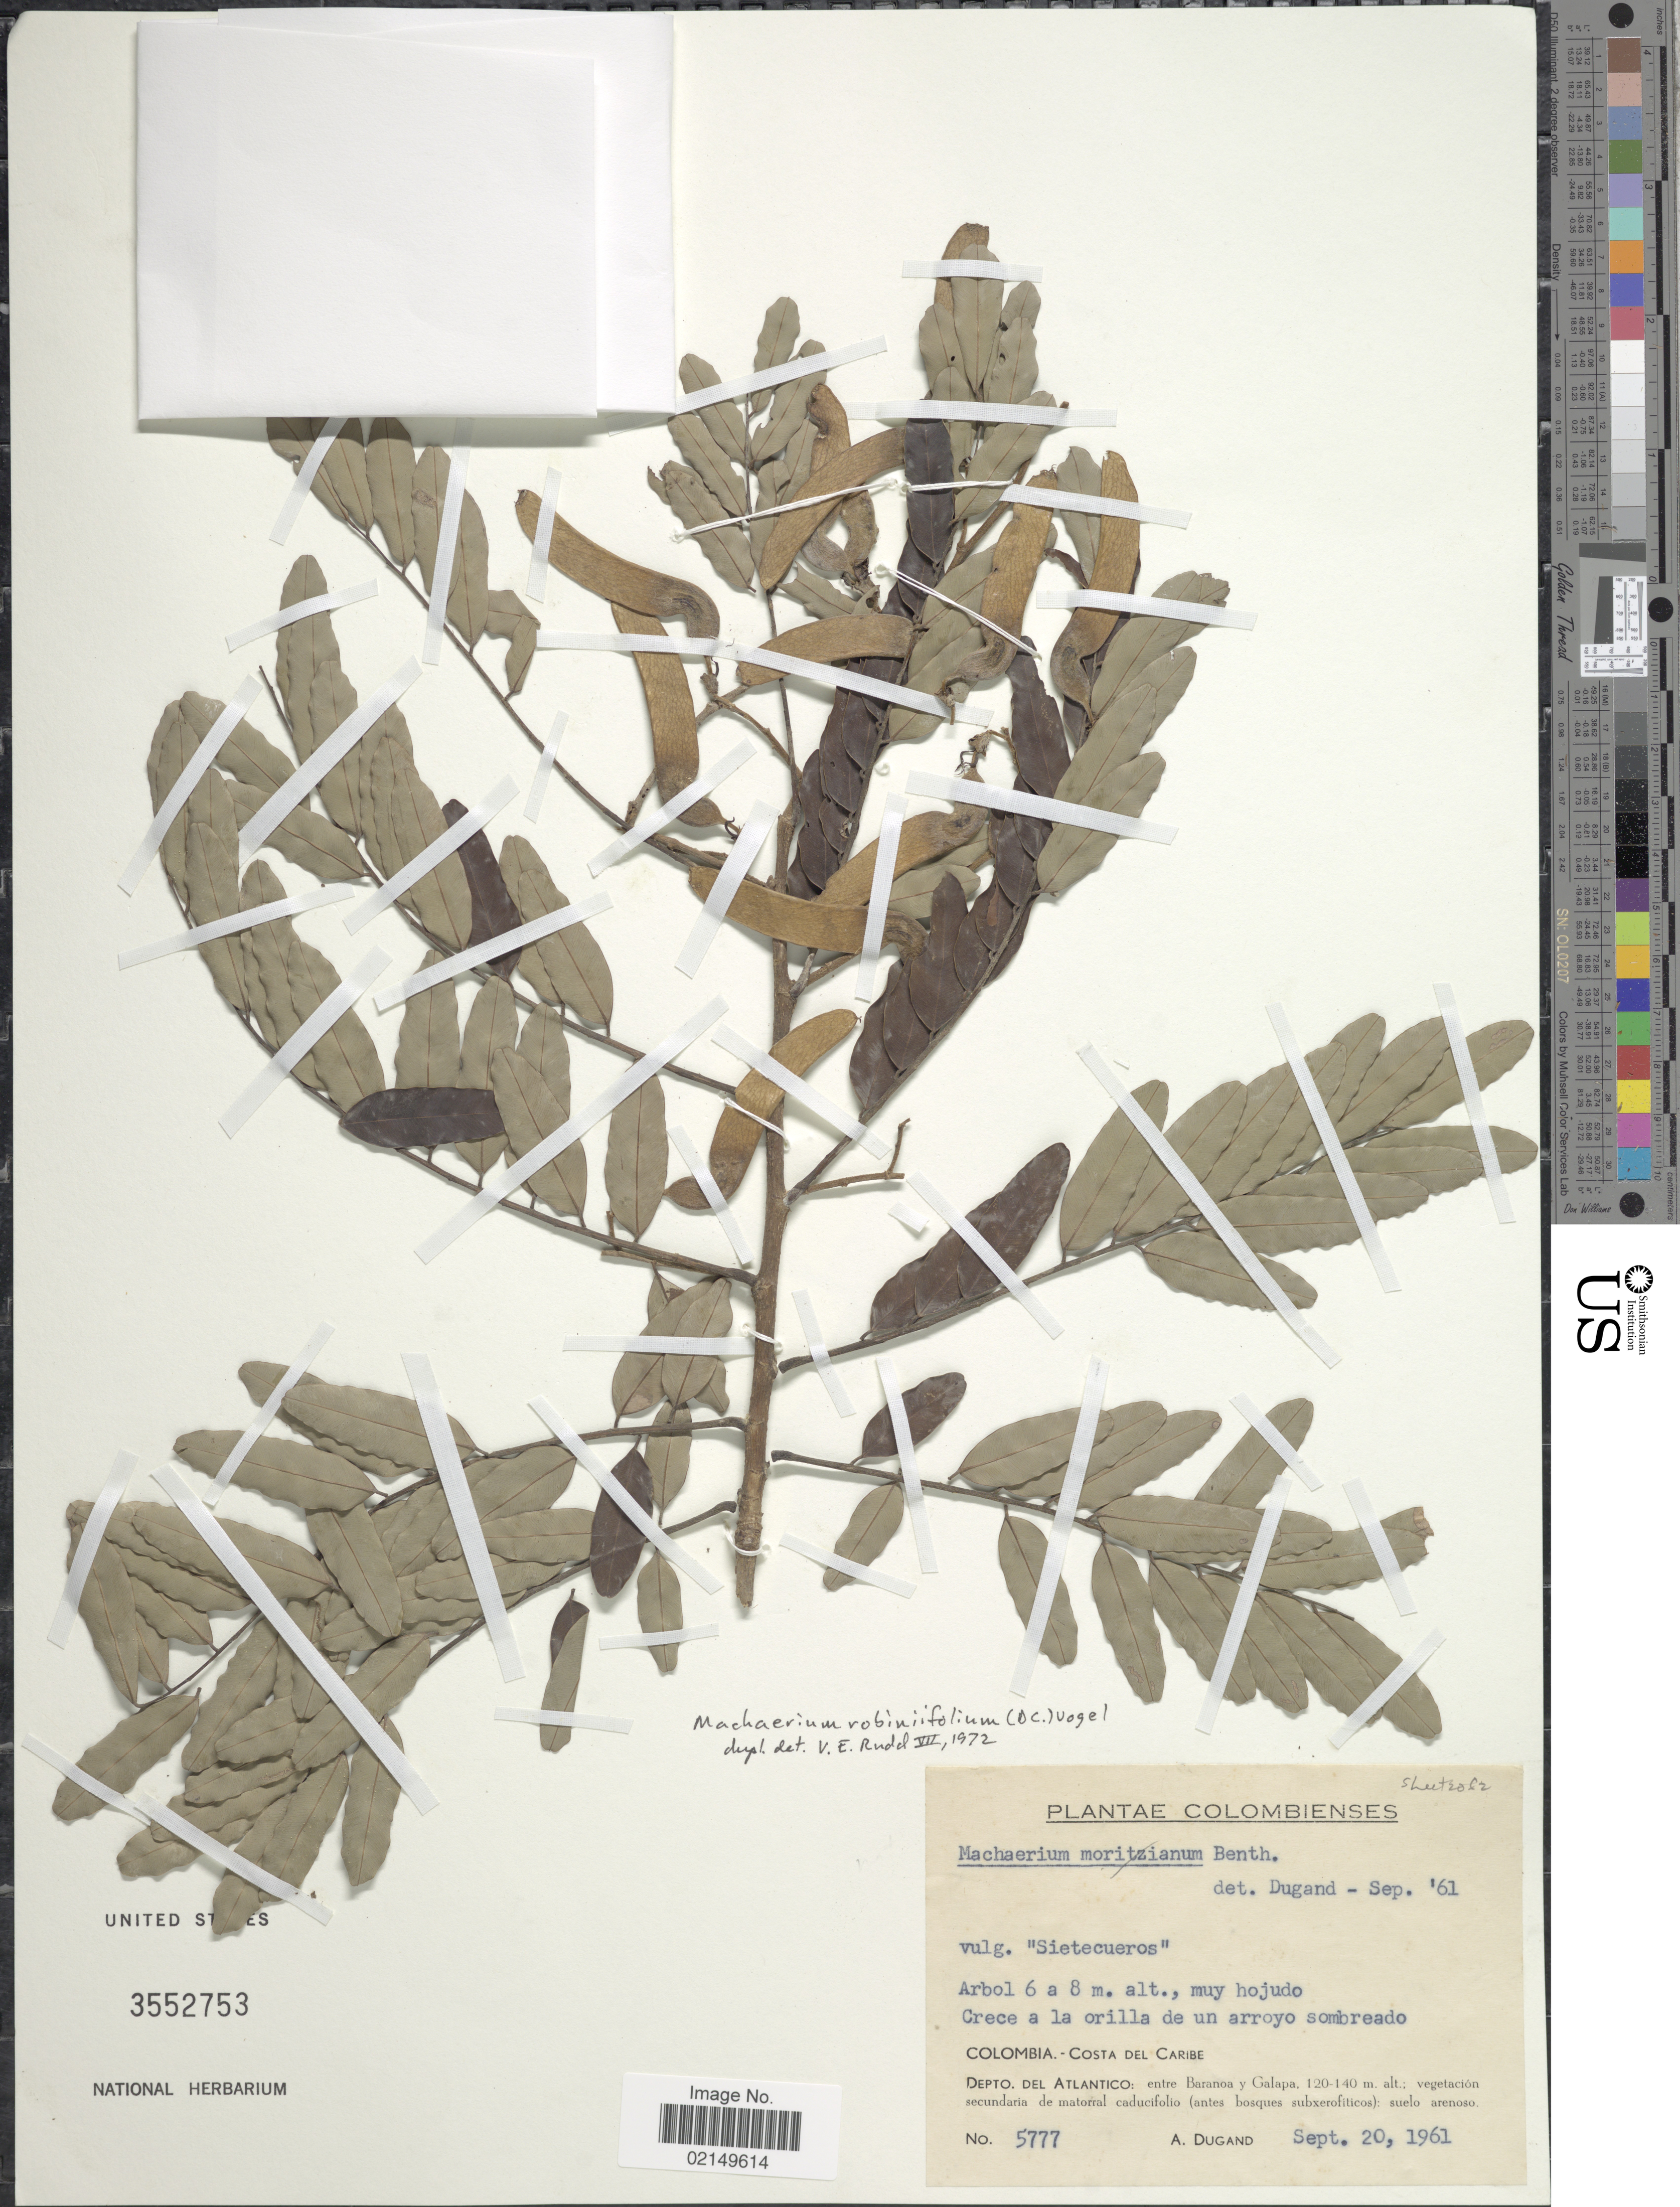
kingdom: Plantae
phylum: Tracheophyta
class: Magnoliopsida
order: Fabales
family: Fabaceae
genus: Machaerium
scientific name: Machaerium robinifolium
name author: (DC.) Vogel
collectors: A. Dugand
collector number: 5777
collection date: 1961-09-20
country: Colombia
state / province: Atlántico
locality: Colombia, Costa del Caribe, Depto. del Atlantico: entre Baranoa y Galapa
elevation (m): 120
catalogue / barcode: US 3552753